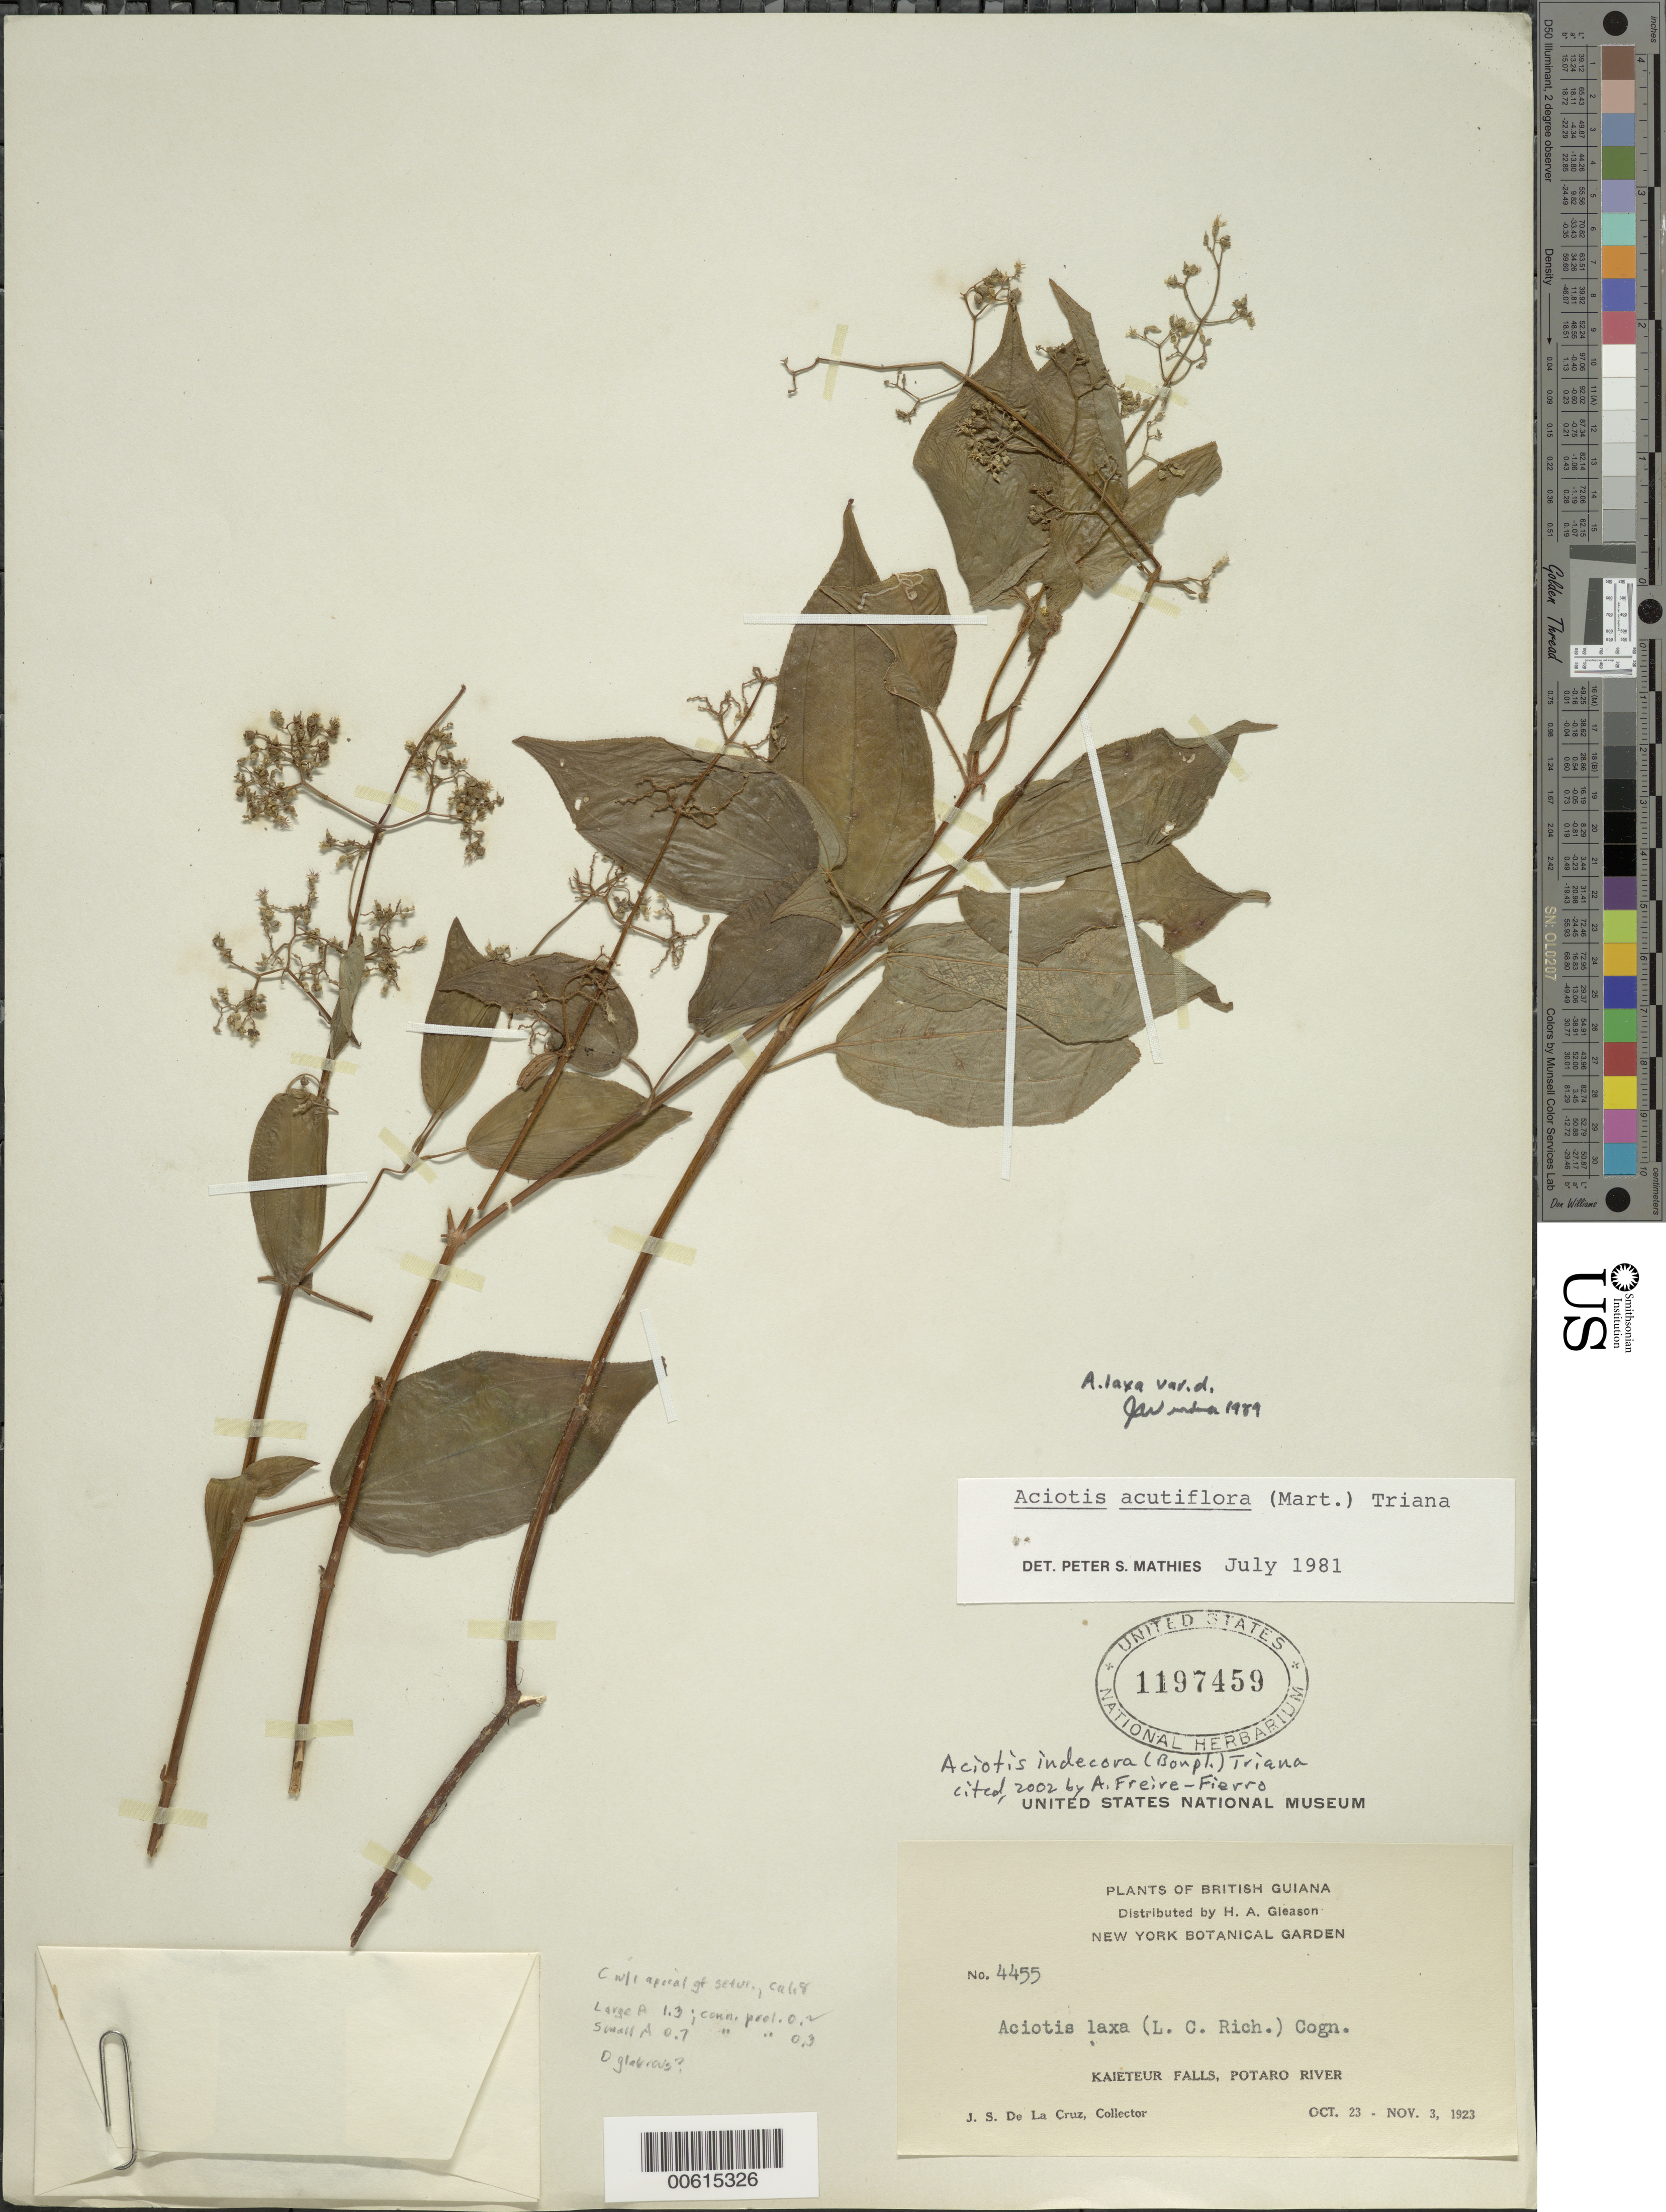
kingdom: Plantae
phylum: Tracheophyta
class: Magnoliopsida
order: Myrtales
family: Melastomataceae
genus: Aciotis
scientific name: Aciotis indecora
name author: (Bonpl.) Triana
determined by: Freire-Fierro, A.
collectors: J. S. de la Cruz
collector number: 4455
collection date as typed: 23-Oct-23 to 3-Nov-23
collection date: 1923-10-23/1923-11-03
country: Guyana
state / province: Potaro-Siparuni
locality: Kaieteur Falls, Potaro R.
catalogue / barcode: US 1197459